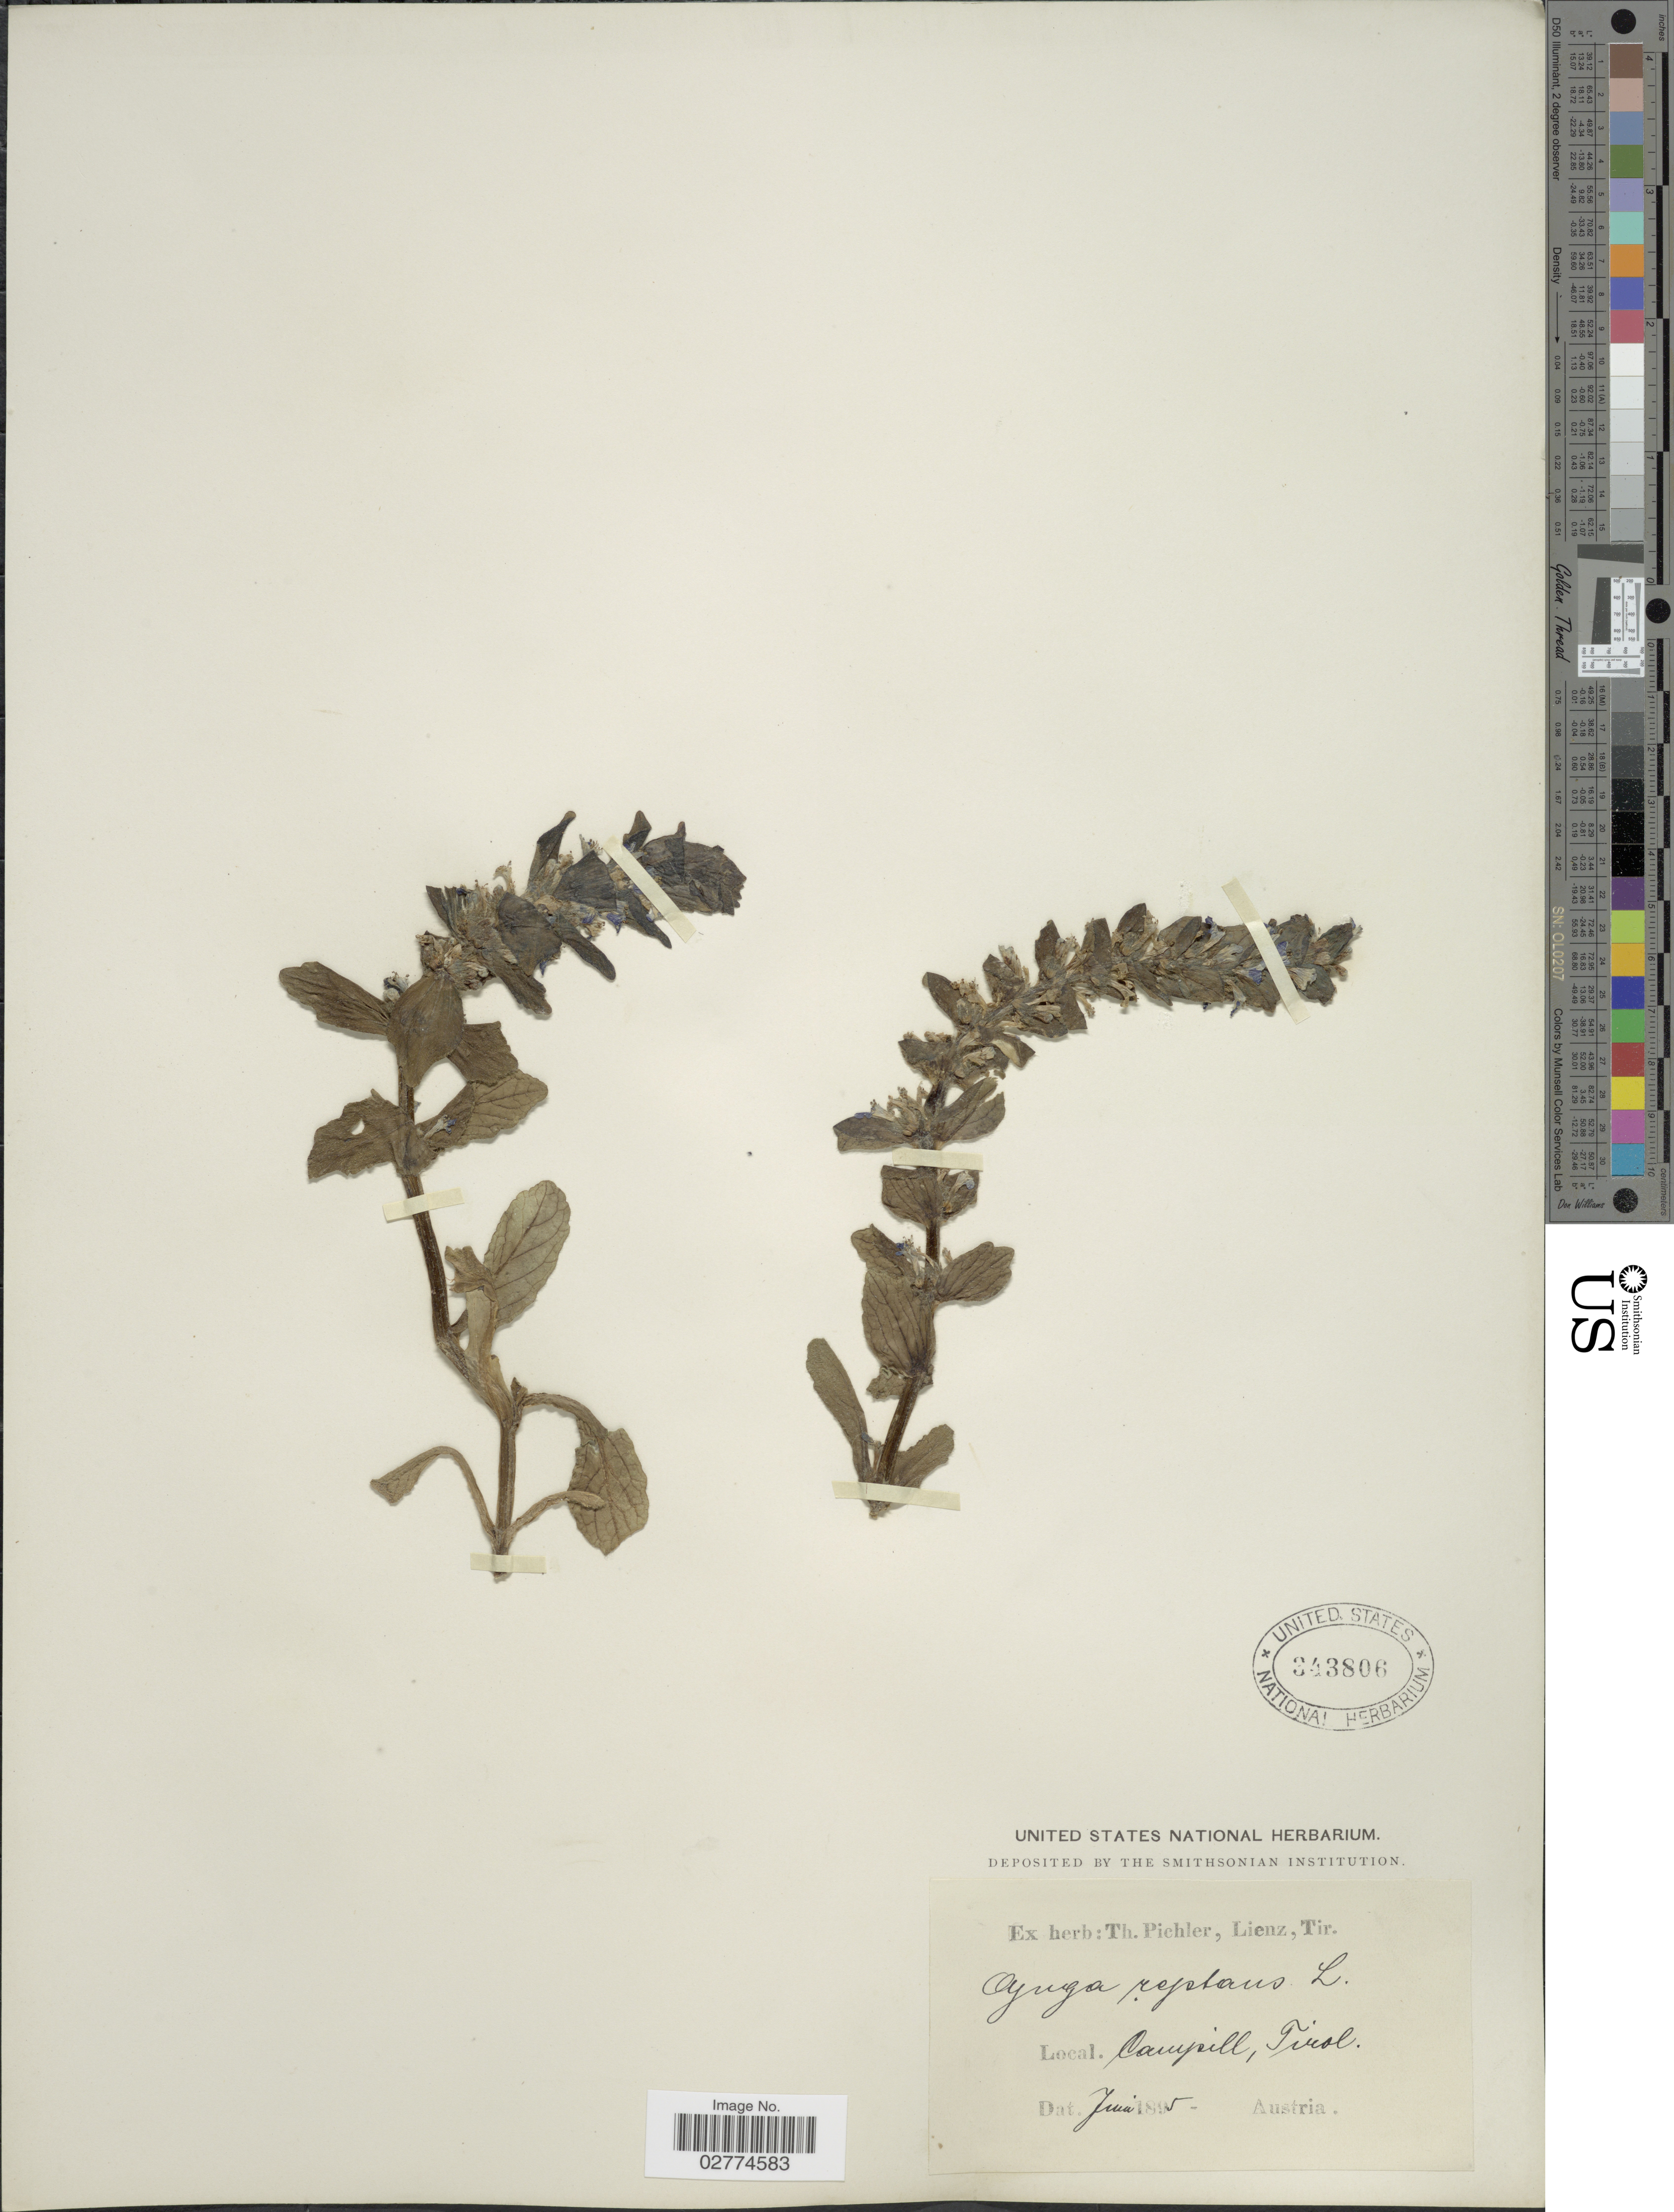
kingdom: Plantae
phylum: Tracheophyta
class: Magnoliopsida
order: Lamiales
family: Lamiaceae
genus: Ajuga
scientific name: Ajuga reptans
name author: L.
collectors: ex herb. T. Pichler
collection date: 1895-06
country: Austria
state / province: Tirol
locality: Campill.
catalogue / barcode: US 343806